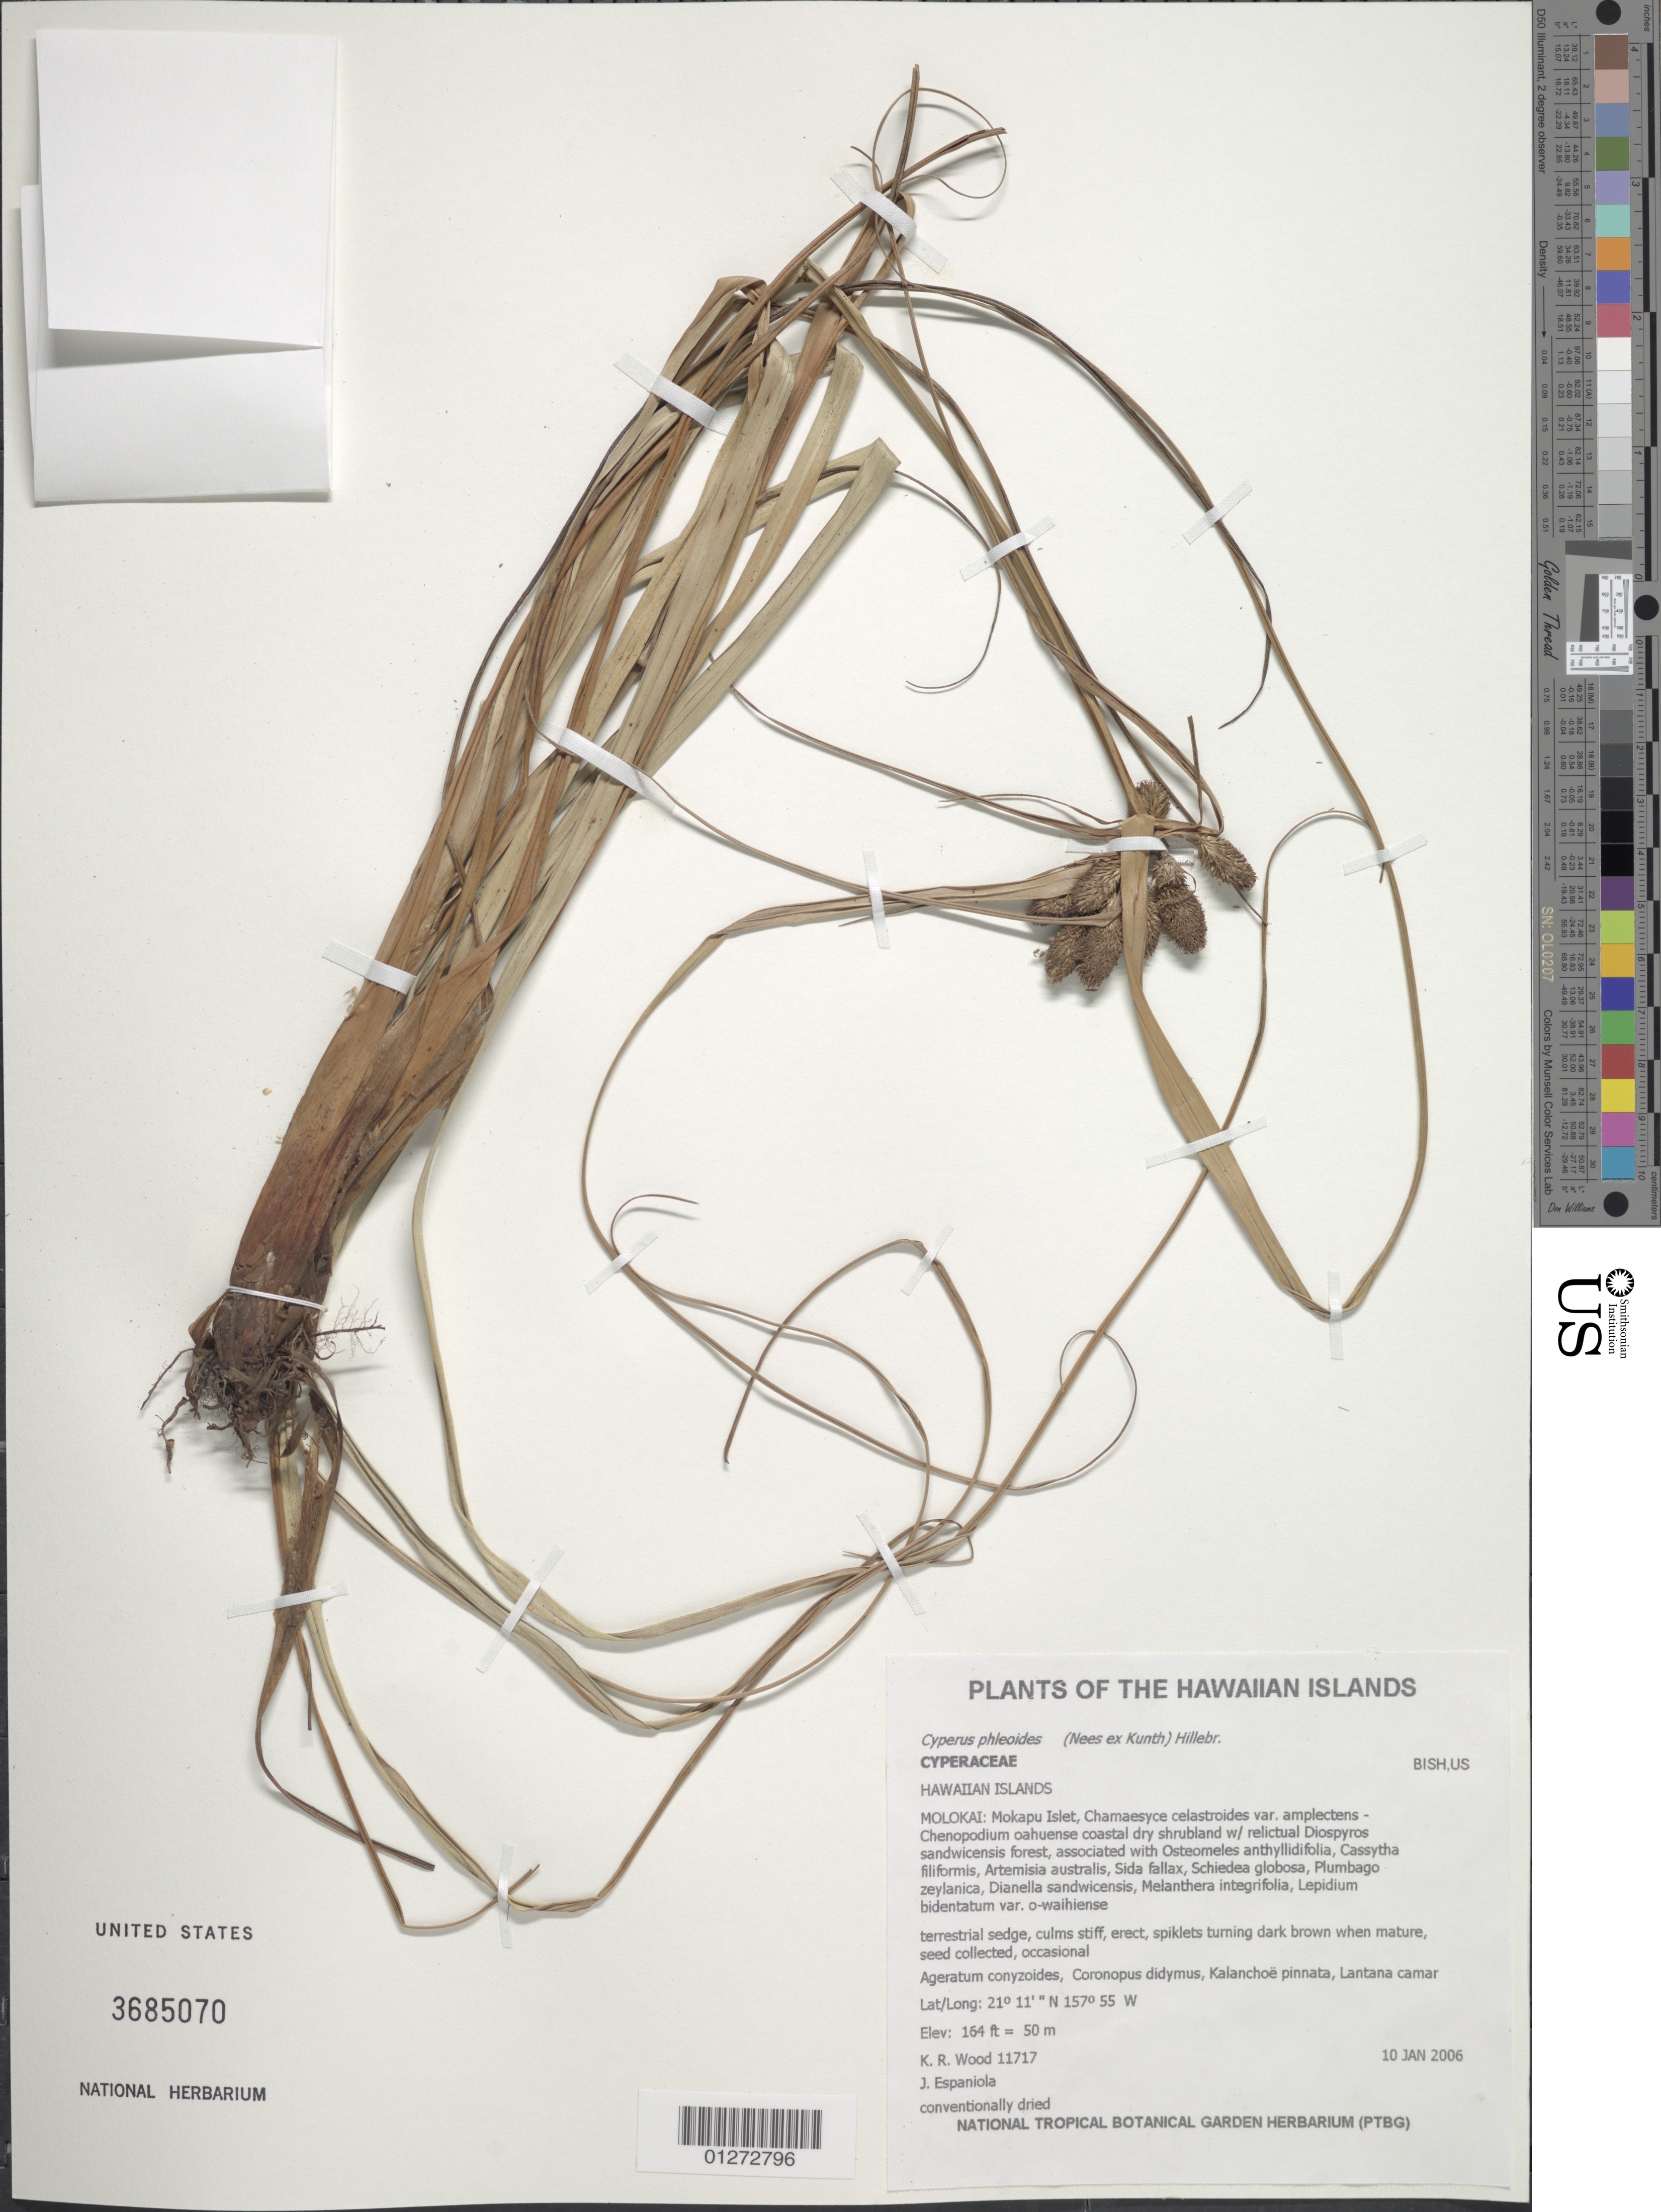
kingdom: Plantae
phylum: Tracheophyta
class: Liliopsida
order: Poales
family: Cyperaceae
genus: Cyperus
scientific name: Cyperus phleoides var. phleoides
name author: (Nees ex Kunth) Hillebr.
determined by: Strong, Mark T., (BOT), Smithsonian Institution - National Museum of Natural History (UNITED STATES)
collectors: K. R. Wood & J. Espaniola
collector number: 11717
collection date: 2006-01-10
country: United States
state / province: Hawaii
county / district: Maui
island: Moloka'i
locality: Mokapu Islet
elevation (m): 50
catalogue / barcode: US 3685070